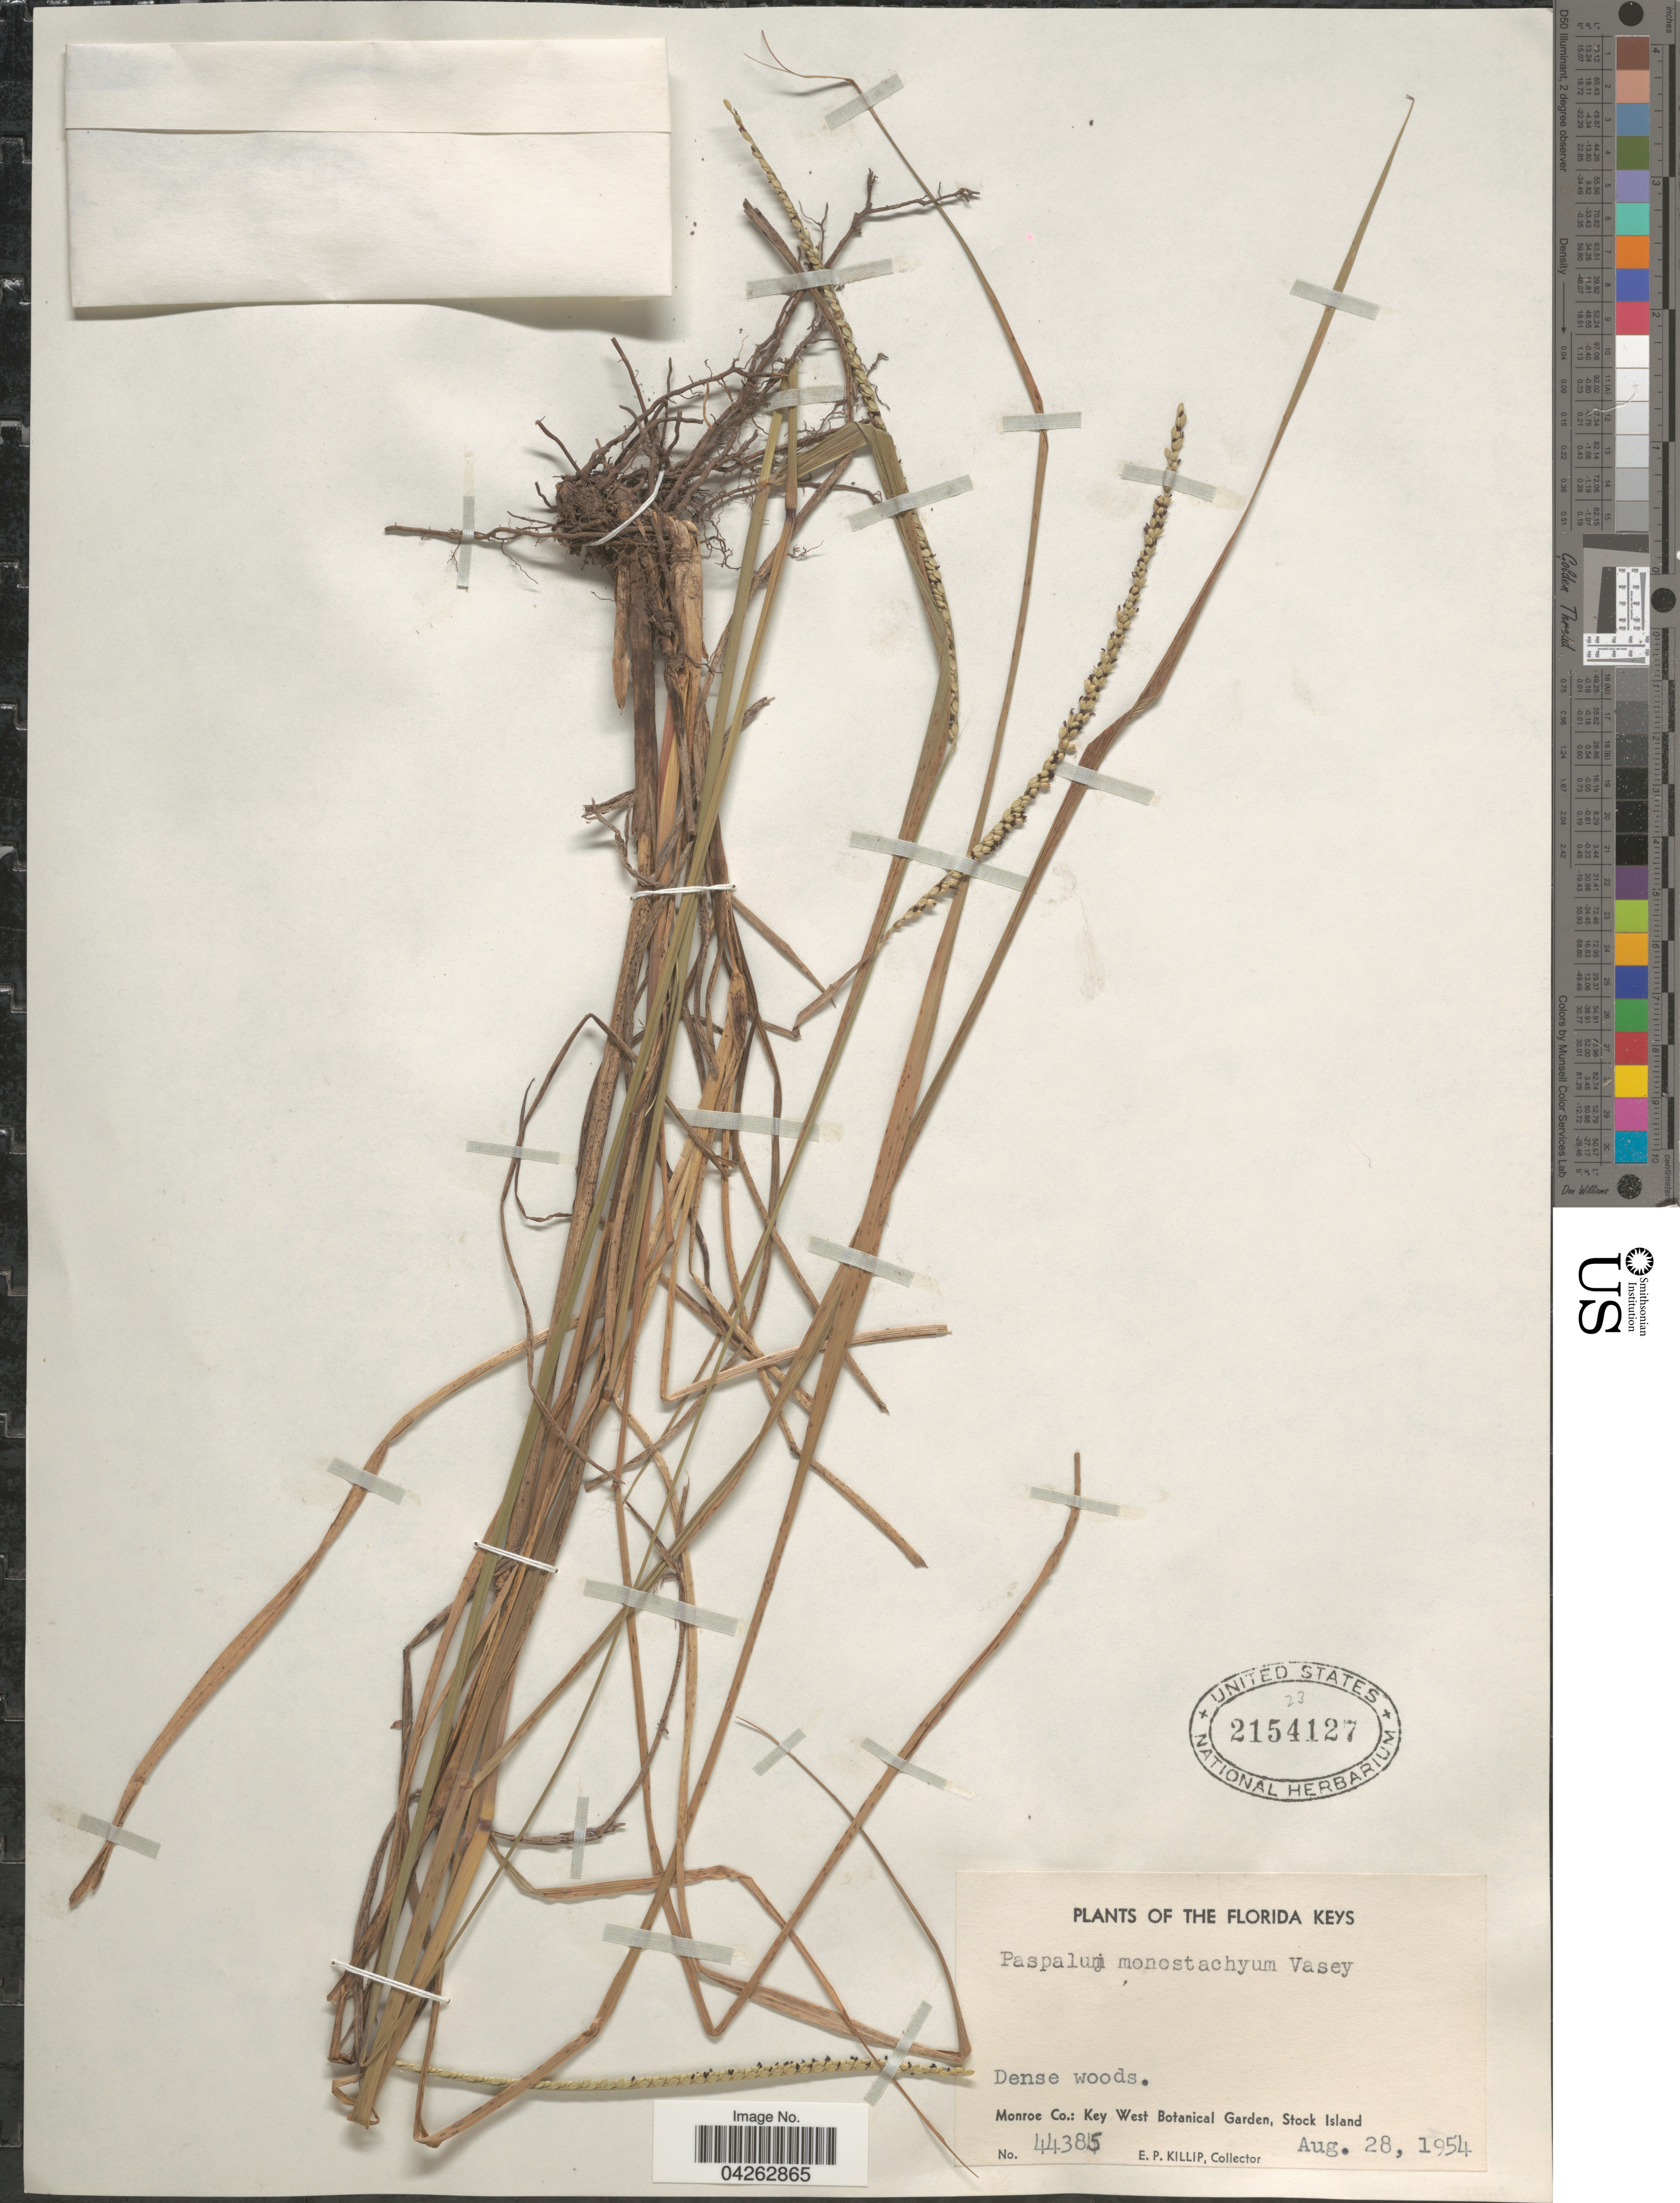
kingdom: Plantae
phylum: Tracheophyta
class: Liliopsida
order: Poales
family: Poaceae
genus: Paspalum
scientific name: Paspalum monostachyum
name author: Vasey ex Chapm.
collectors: E. P. Killip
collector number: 44385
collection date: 1954-08-28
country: United States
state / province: Florida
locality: The Florida Keys. Monroe Co.: Key West Botanical Garden, Stock Island.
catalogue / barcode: US 2154127